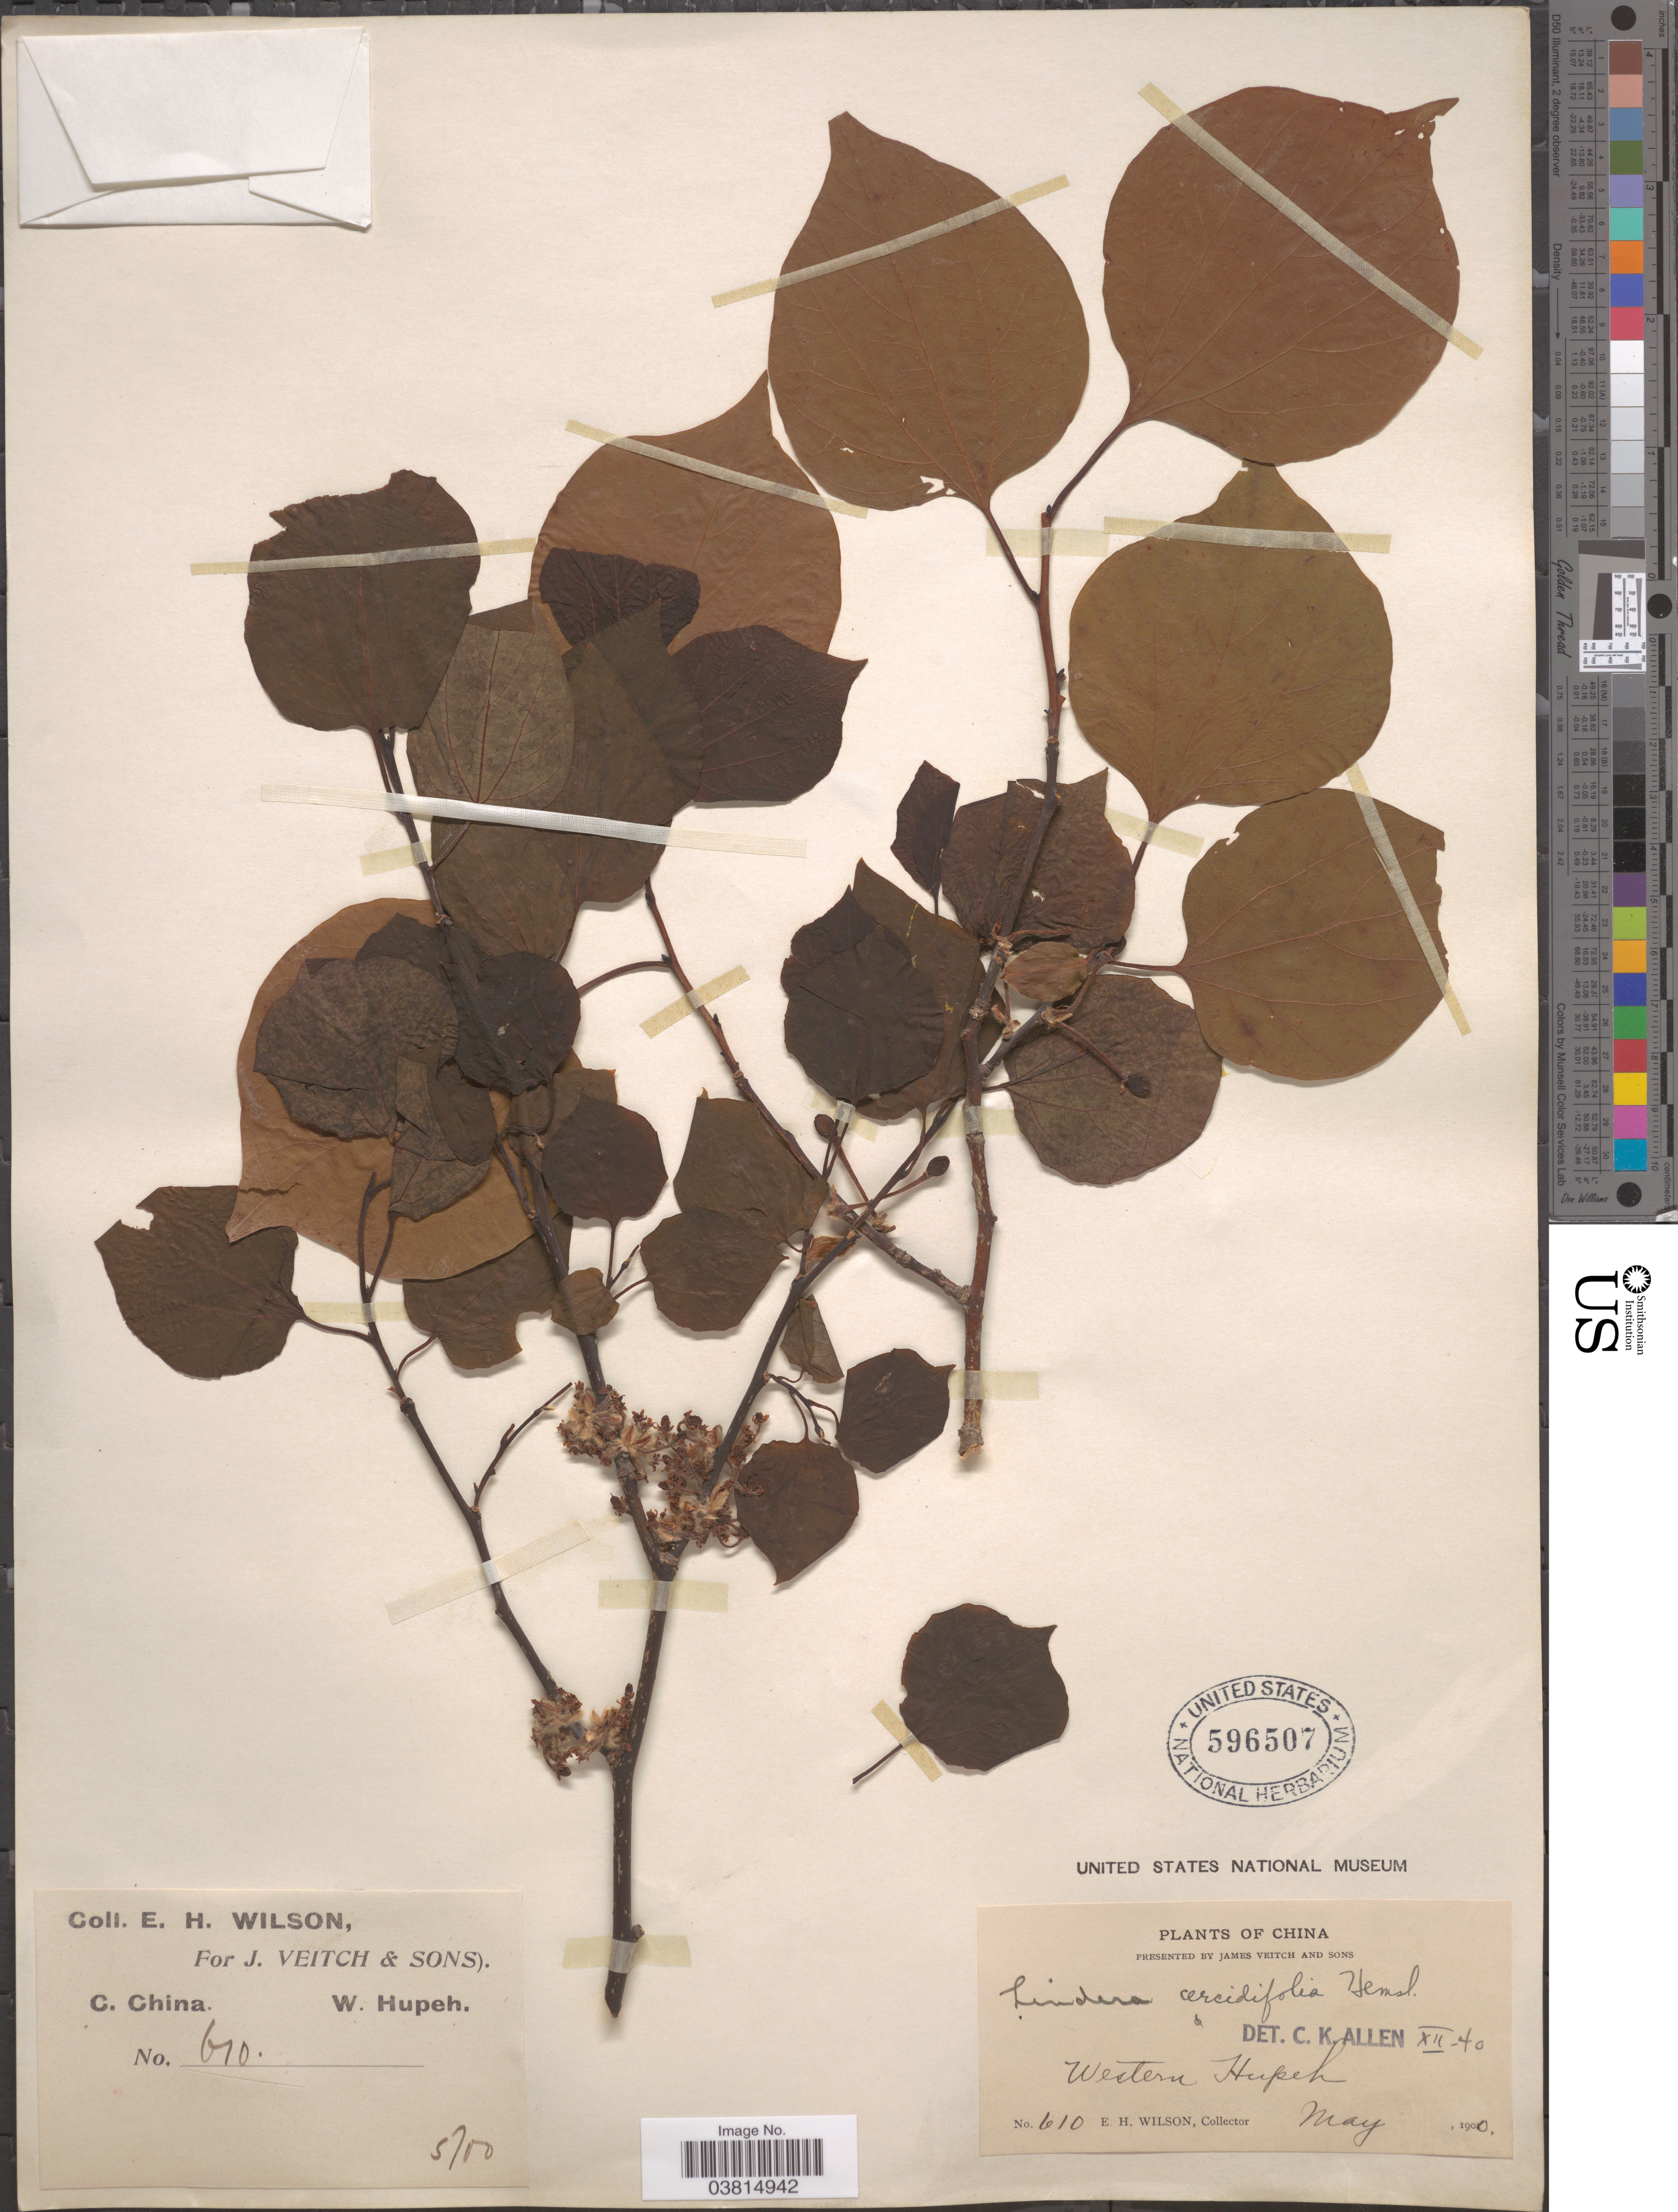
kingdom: Plantae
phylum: Tracheophyta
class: Magnoliopsida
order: Laurales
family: Lauraceae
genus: Lindera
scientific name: Lindera cercidifolia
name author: Hemsl.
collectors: E. Wilson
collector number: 610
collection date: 1900-05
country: China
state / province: Hubei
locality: C. China. W. Hupeh. Western Hupeh.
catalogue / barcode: US 596507